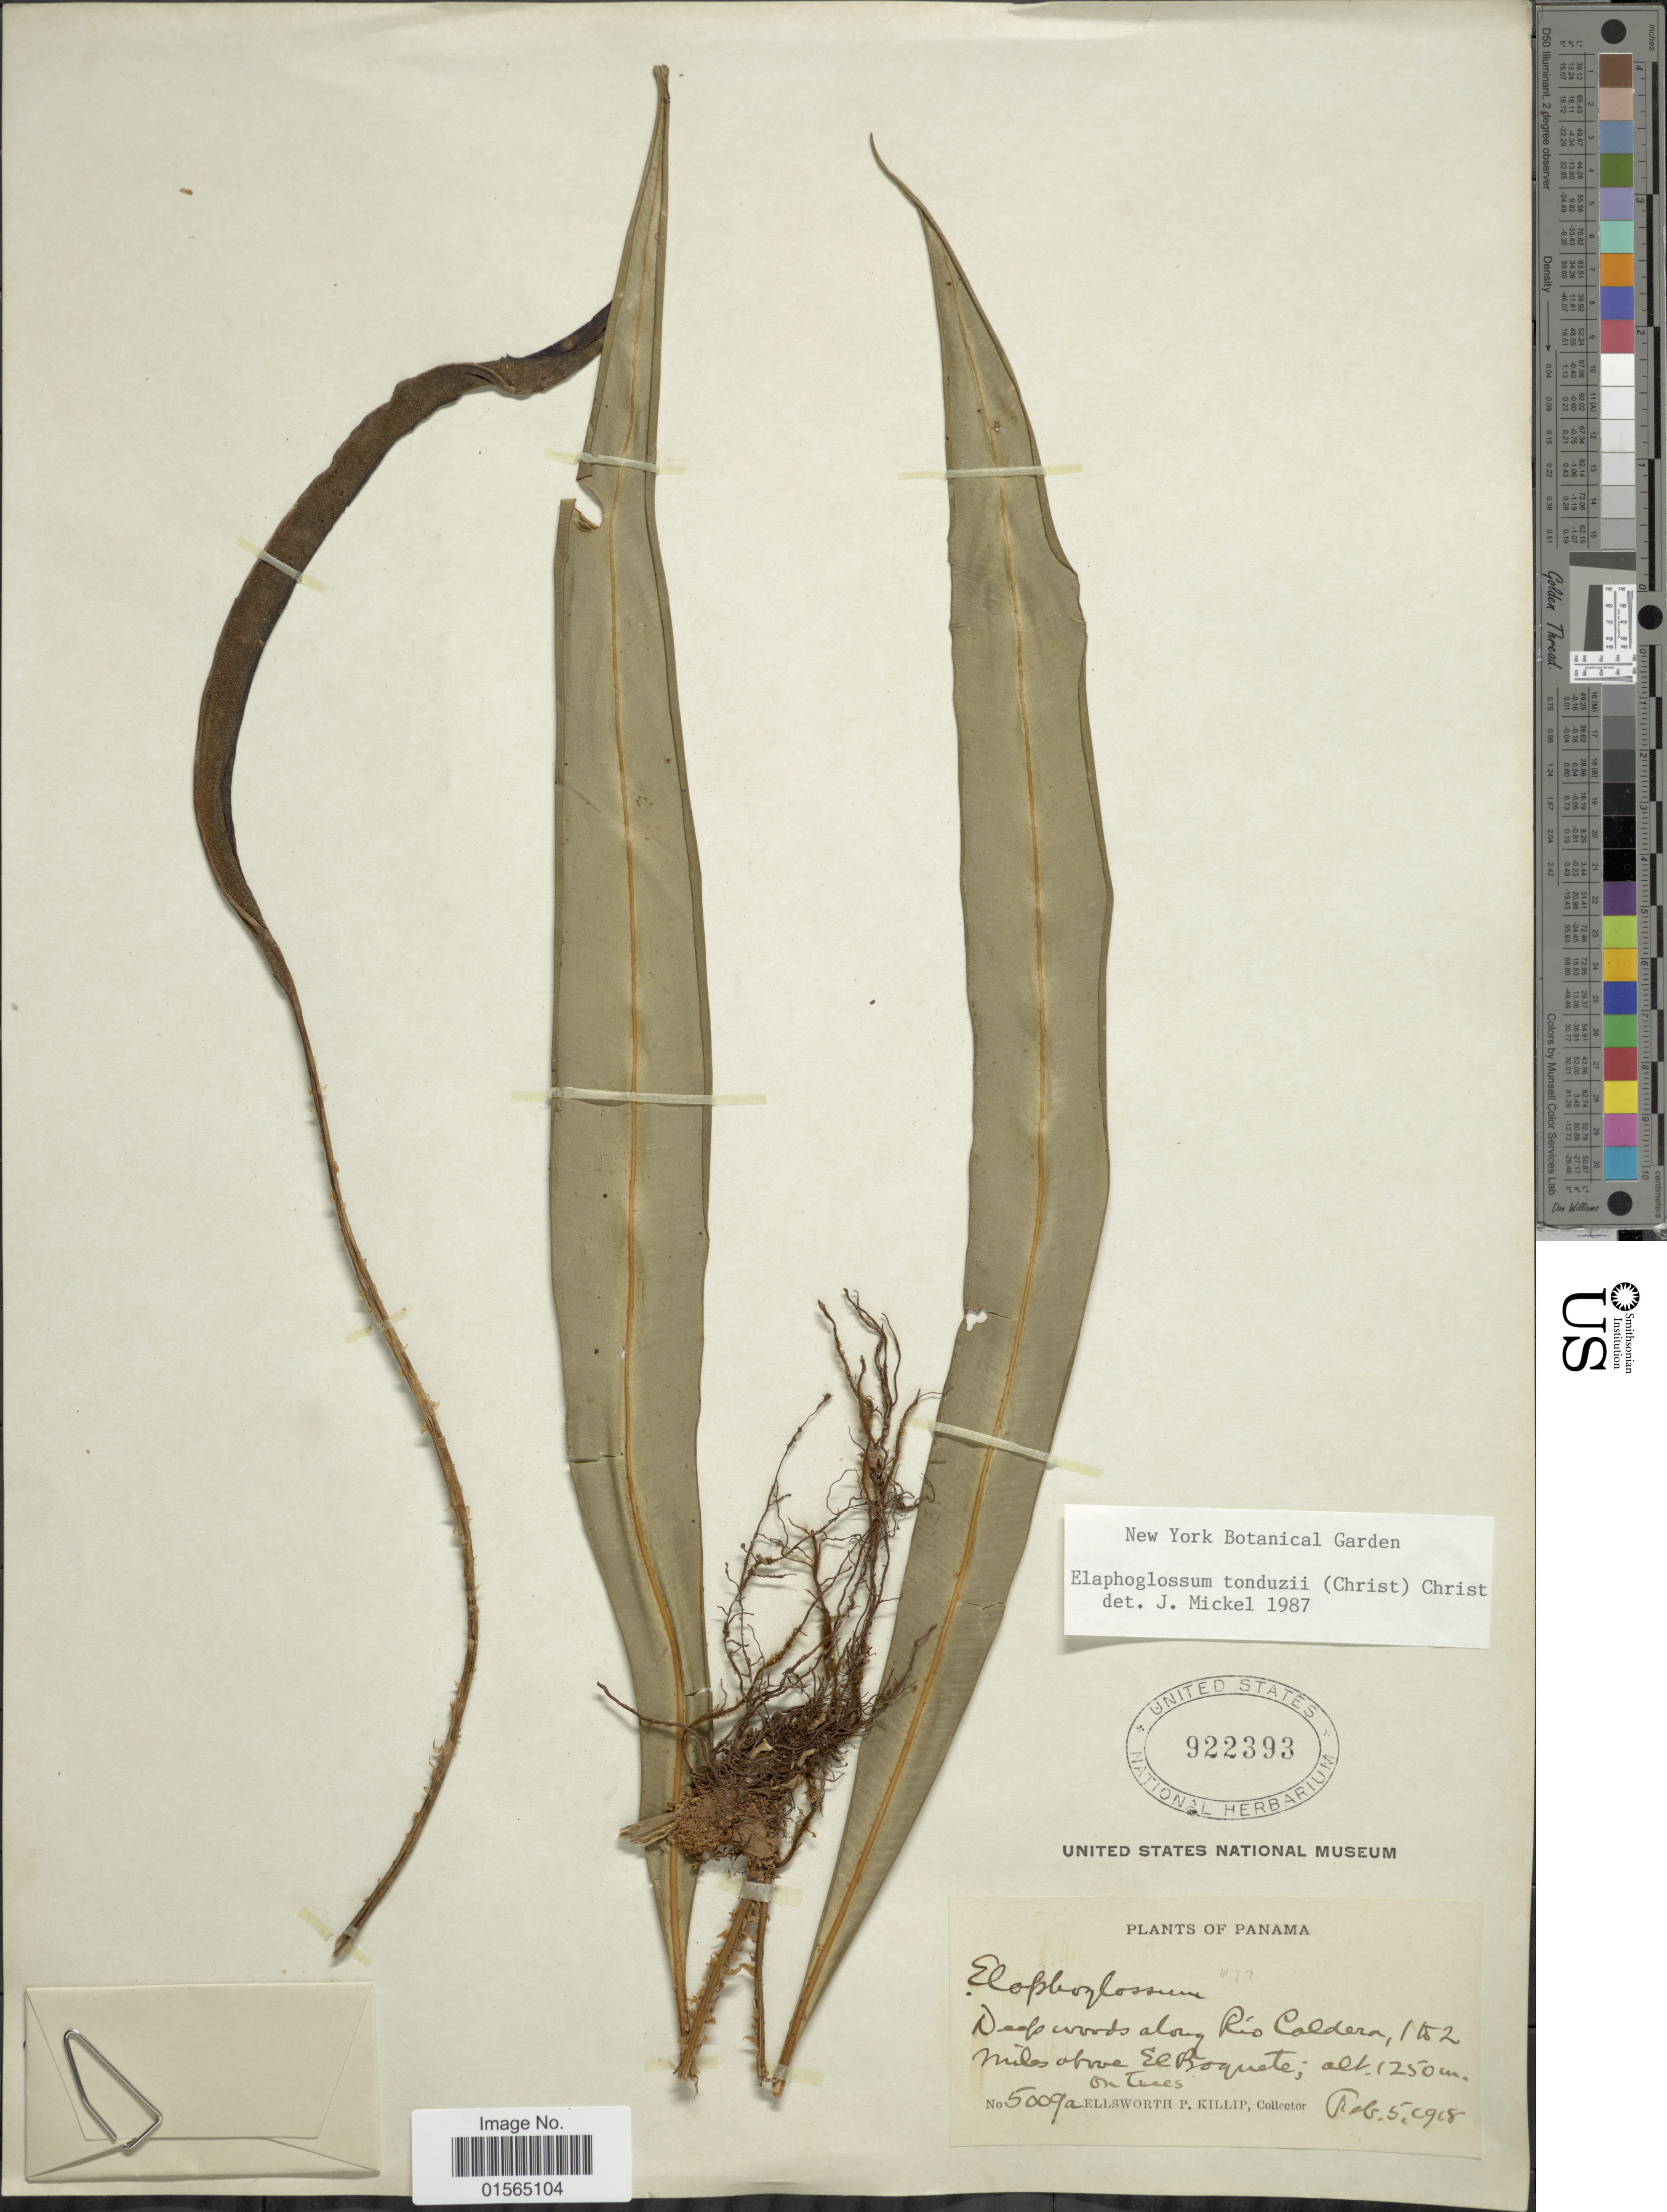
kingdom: Plantae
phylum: Tracheophyta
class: Polypodiopsida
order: Polypodiales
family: Dryopteridaceae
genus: Elaphoglossum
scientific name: Elaphoglossum tonduzii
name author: Christ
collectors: E. P. Killip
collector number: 5009a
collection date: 1918-02-05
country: Panama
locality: Deep woods along Rio Caldera, 1152 miles above El Boquete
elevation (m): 1250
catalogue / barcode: US 922393